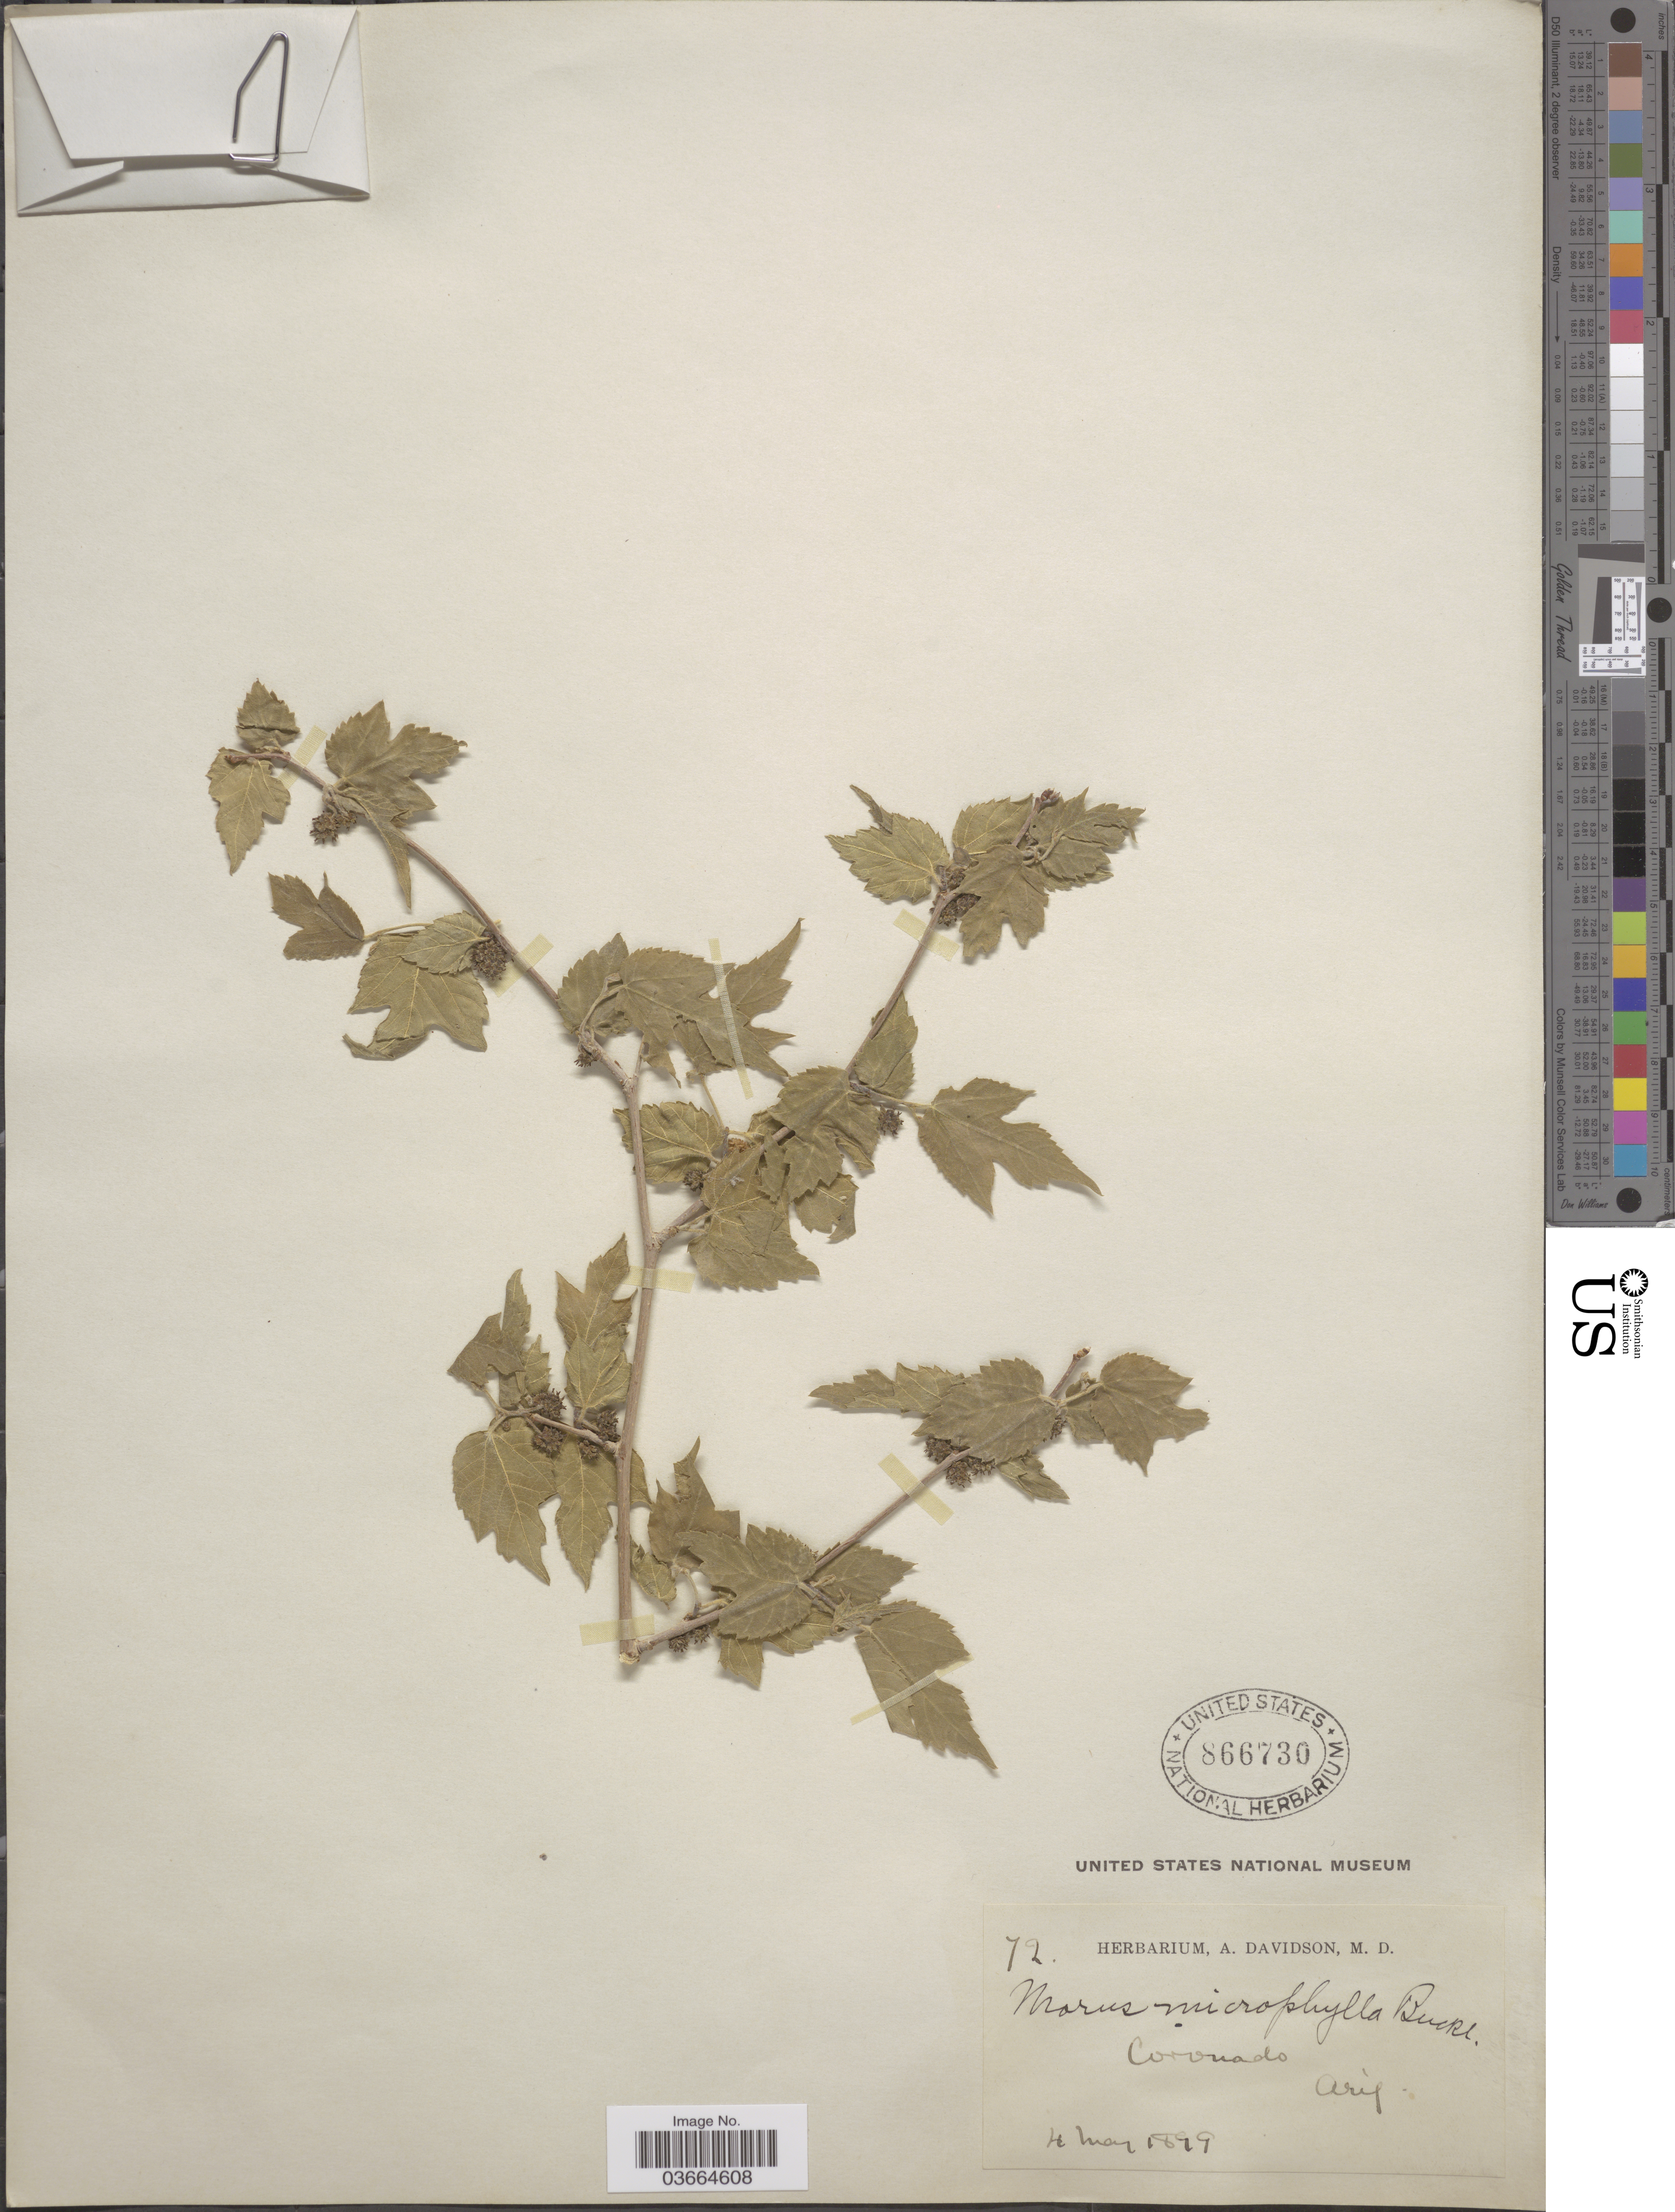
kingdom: Plantae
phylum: Tracheophyta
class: Magnoliopsida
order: Rosales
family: Moraceae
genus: Morus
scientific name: Morus microphylla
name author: Buckley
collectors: ex herb. A. Davidson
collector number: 72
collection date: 1899-05-04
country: United States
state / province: Arizona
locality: Coronado.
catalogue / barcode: US 866730